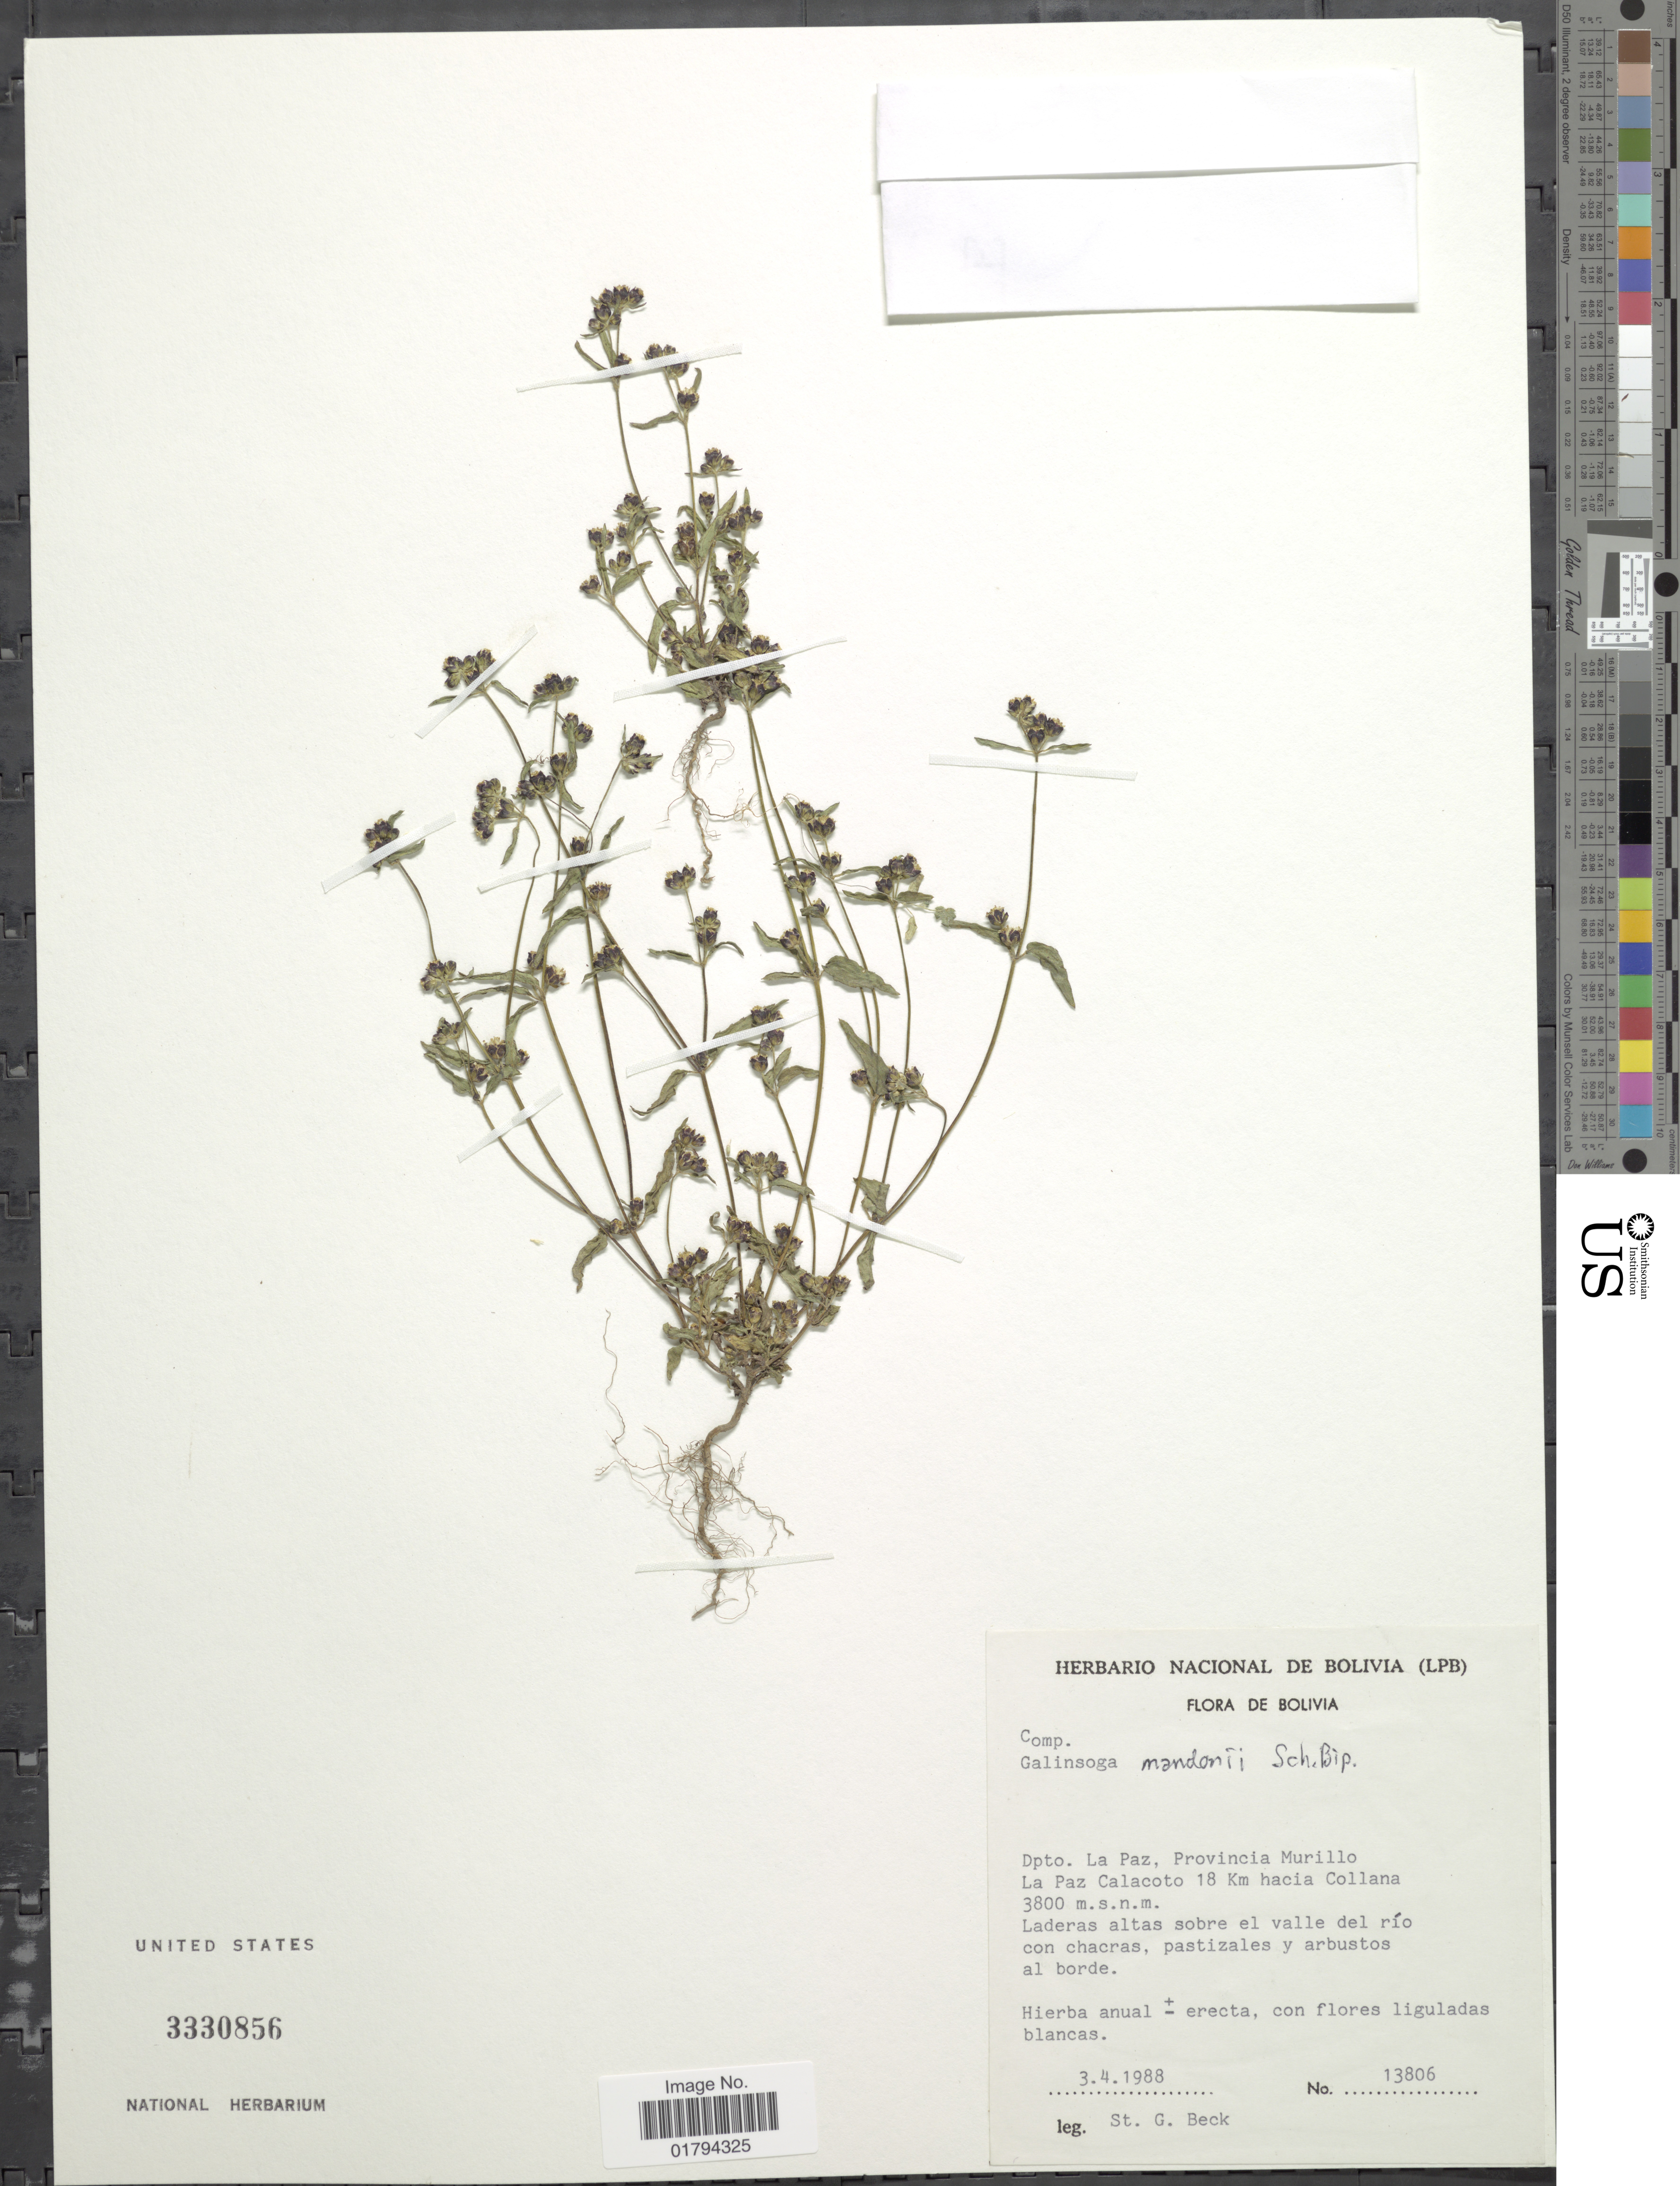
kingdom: Plantae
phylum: Tracheophyta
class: Magnoliopsida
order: Asterales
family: Asteraceae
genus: Galinsoga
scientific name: Galinsoga mandonii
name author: Sch. Bip.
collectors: S. G. Beck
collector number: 13806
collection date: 1988-04-03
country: Bolivia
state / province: La Paz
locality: Provincia Murillo La Paz Calacoto 18 Km hacia Collana, laderas altas sobre el valle del rio conchacras, pastizales y arbustos al borde.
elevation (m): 3800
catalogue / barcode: US 3330856